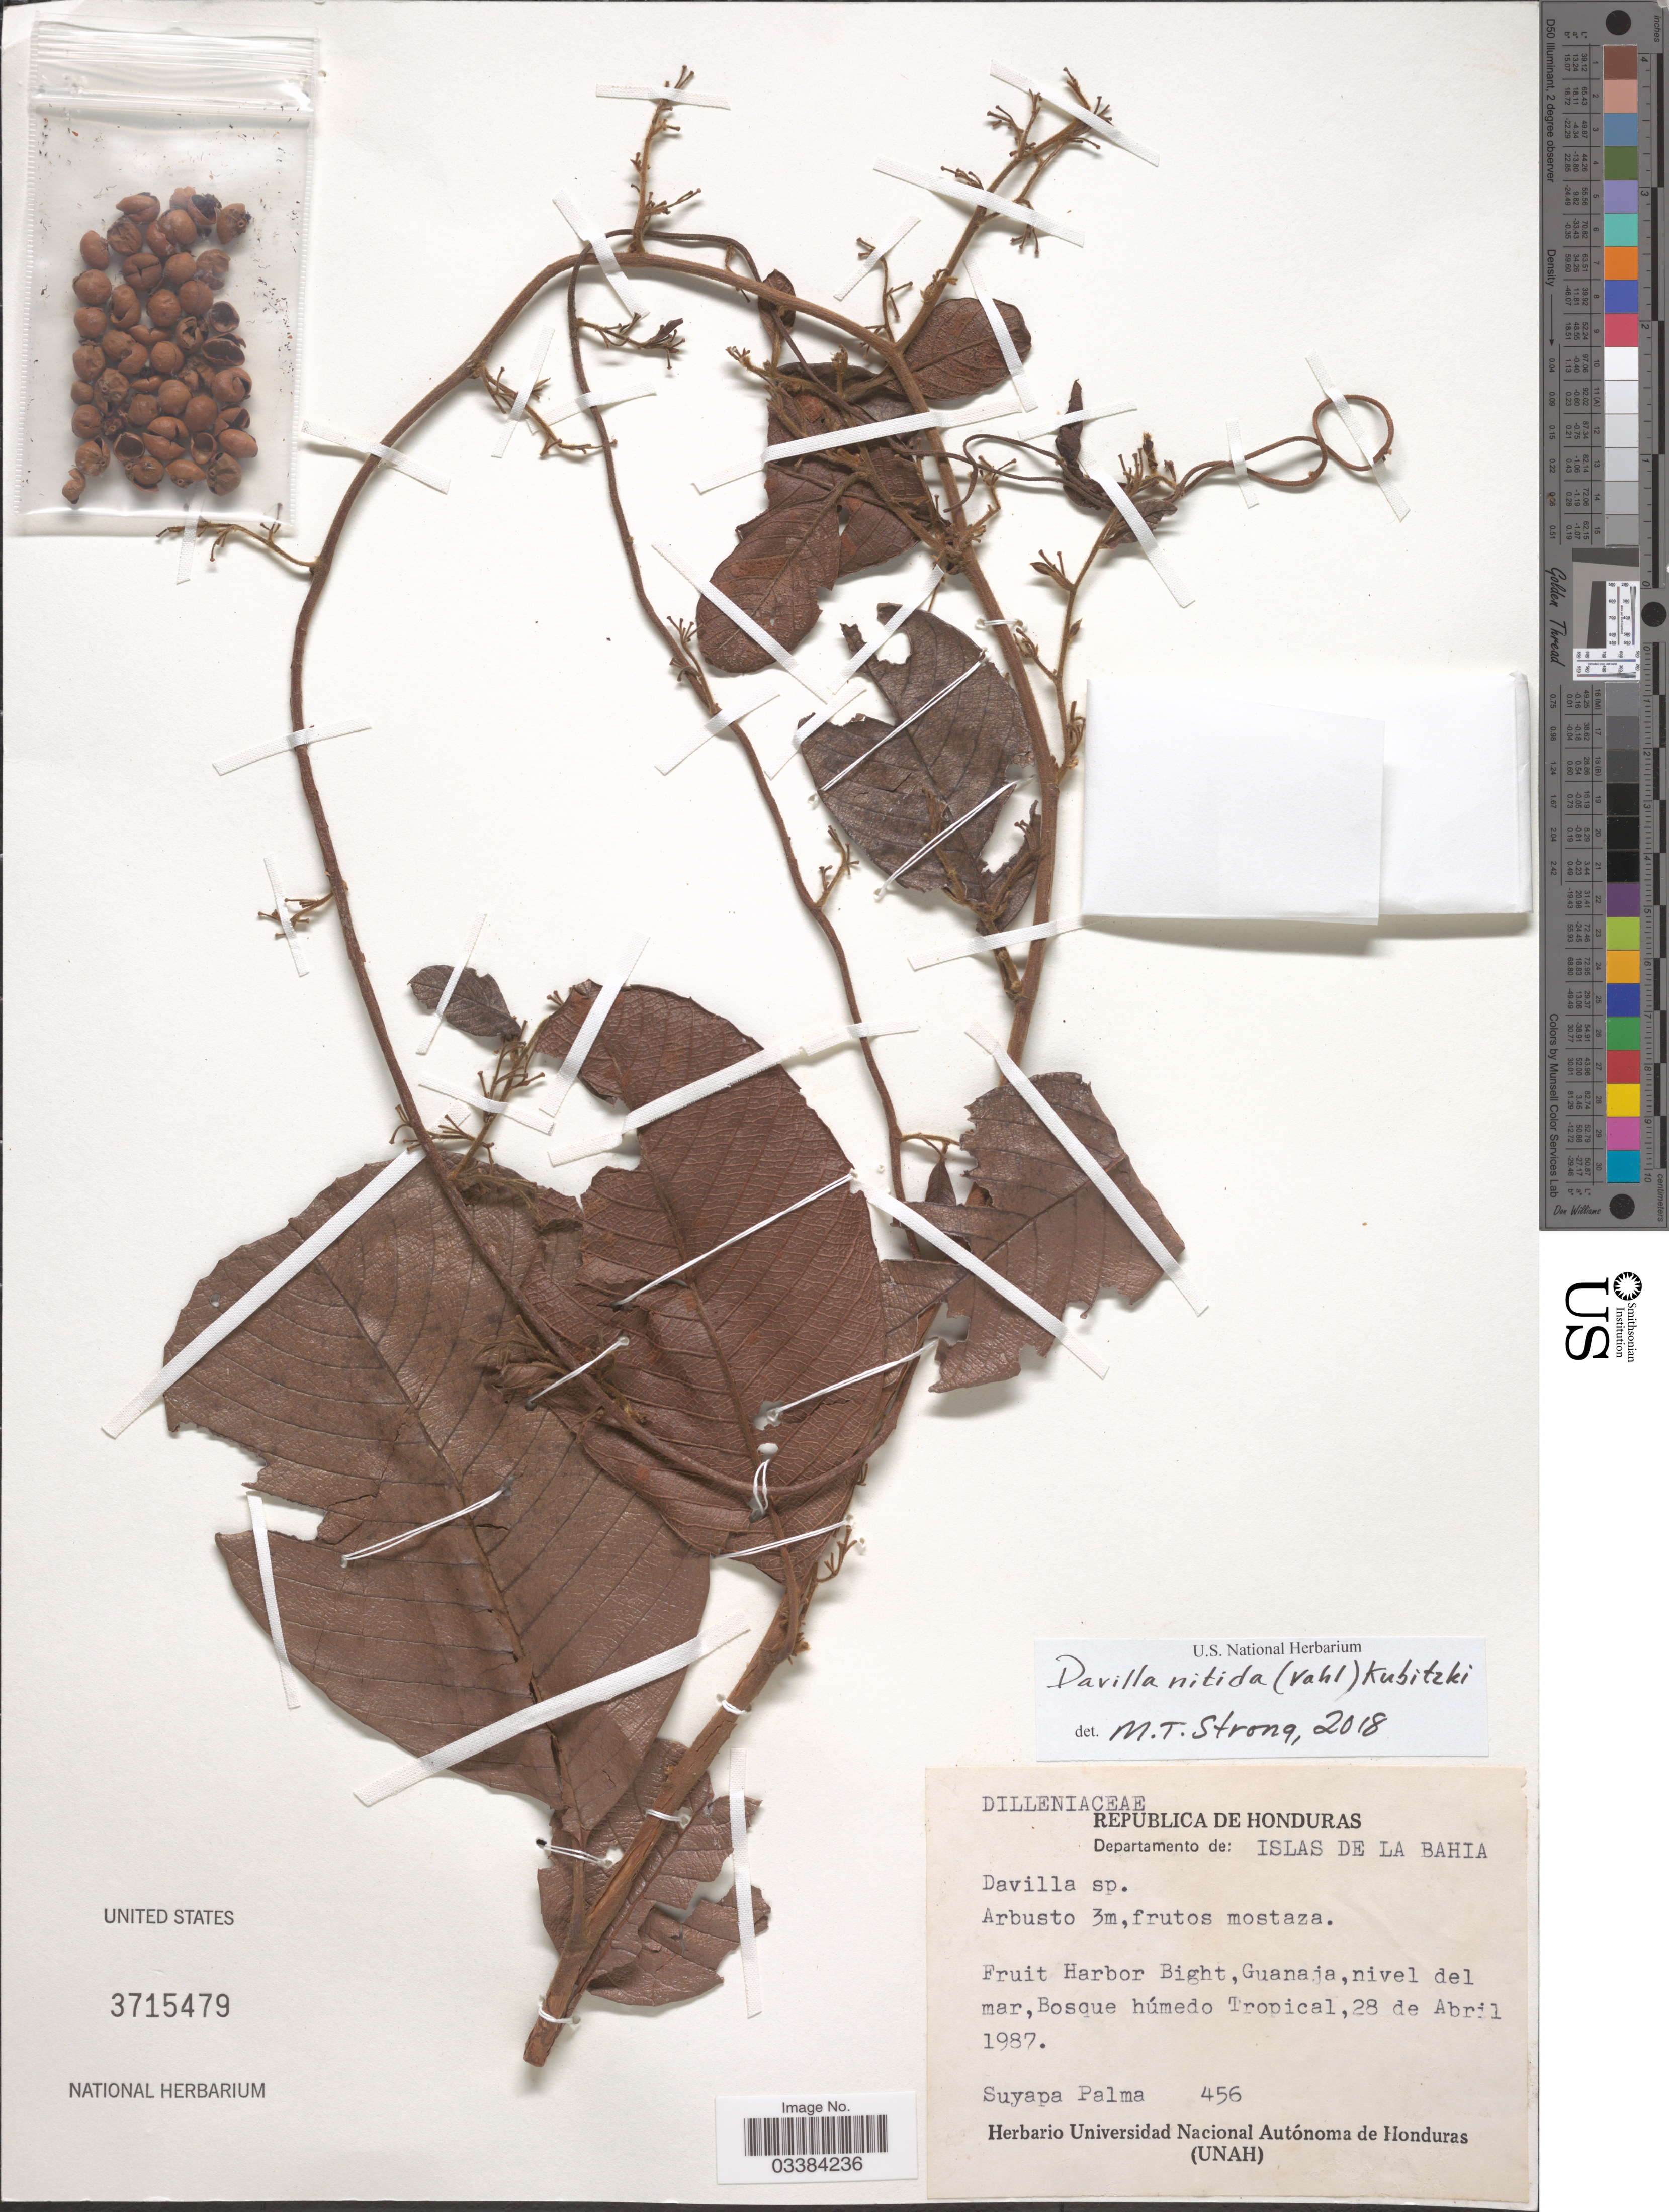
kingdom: Plantae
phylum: Tracheophyta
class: Magnoliopsida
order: Dilleniales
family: Dilleniaceae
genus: Davilla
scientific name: Davilla nitida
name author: (Vahl) Kubitzki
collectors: S. Palma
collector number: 456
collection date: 1987-04-28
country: Honduras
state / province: Islas de la Bahía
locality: Departamento de: Islas de la Bahia. Guanaja.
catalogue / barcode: US 3715479